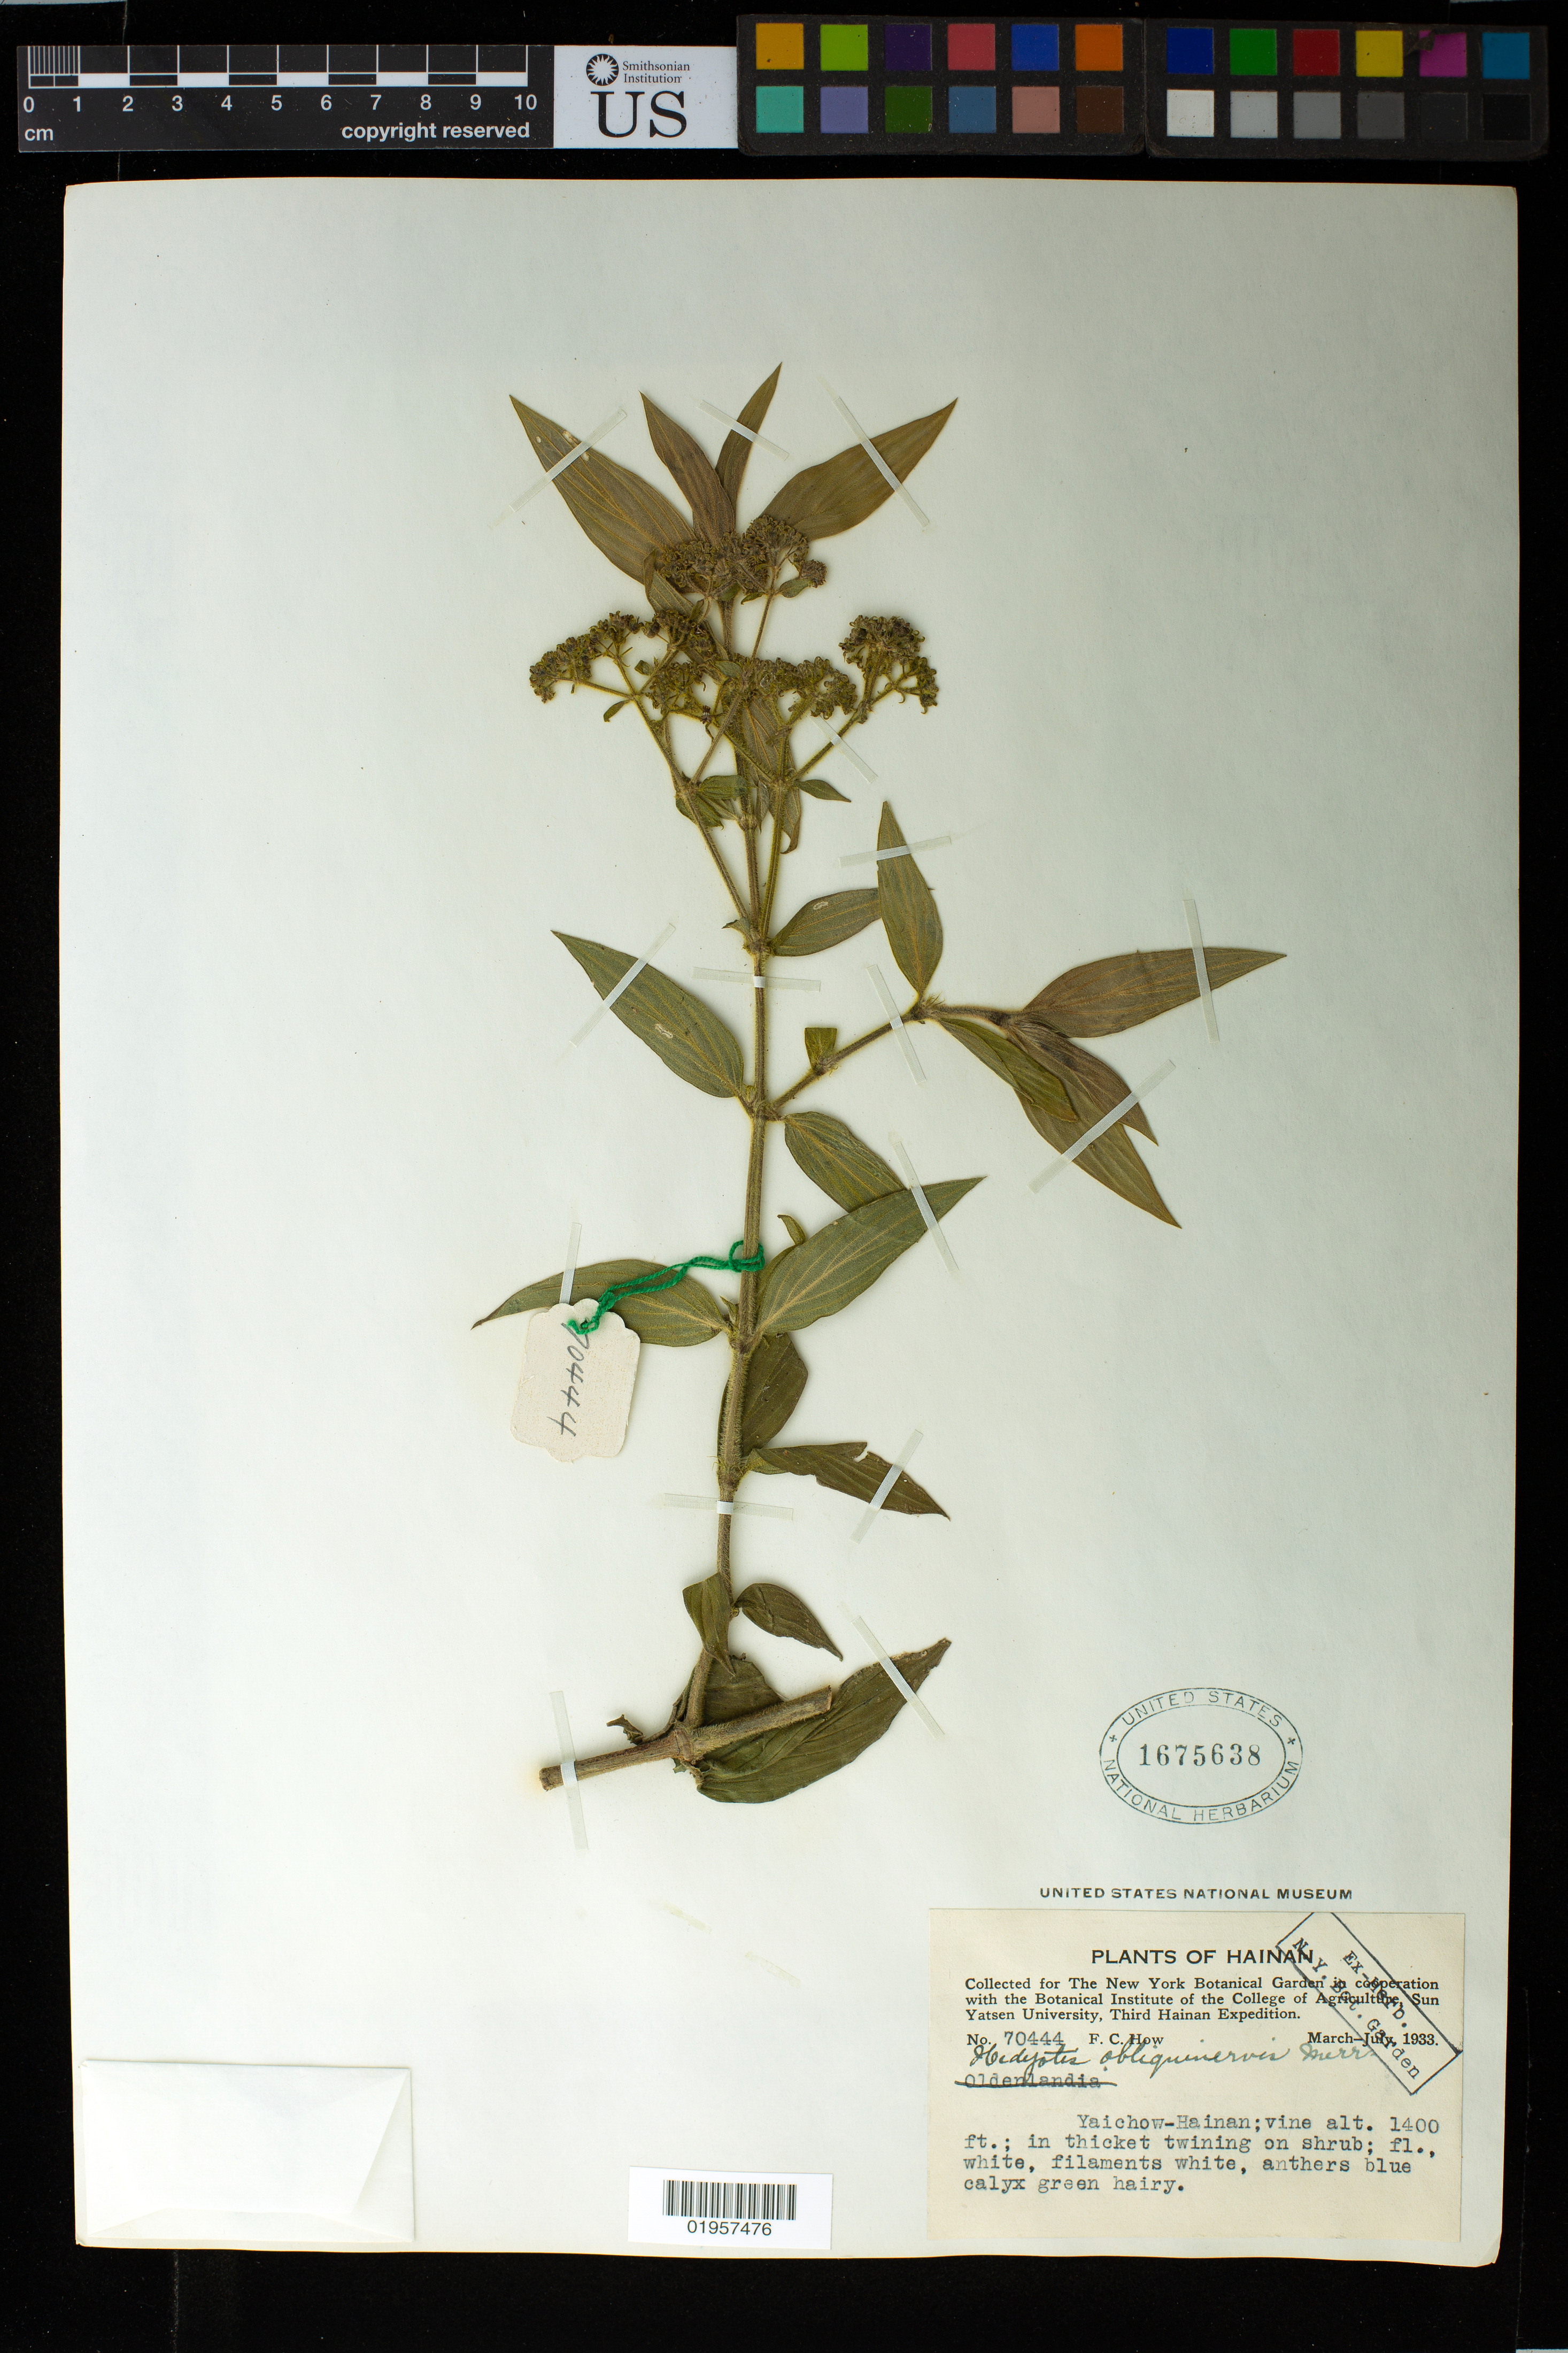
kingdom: Plantae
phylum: Tracheophyta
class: Magnoliopsida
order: Gentianales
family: Rubiaceae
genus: Hedyotis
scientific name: Hedyotis obliquinervis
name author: Merr.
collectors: F. How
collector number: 70444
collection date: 1933-03/1933-07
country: China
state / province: Hainan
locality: Yaichow.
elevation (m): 427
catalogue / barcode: US 1675638